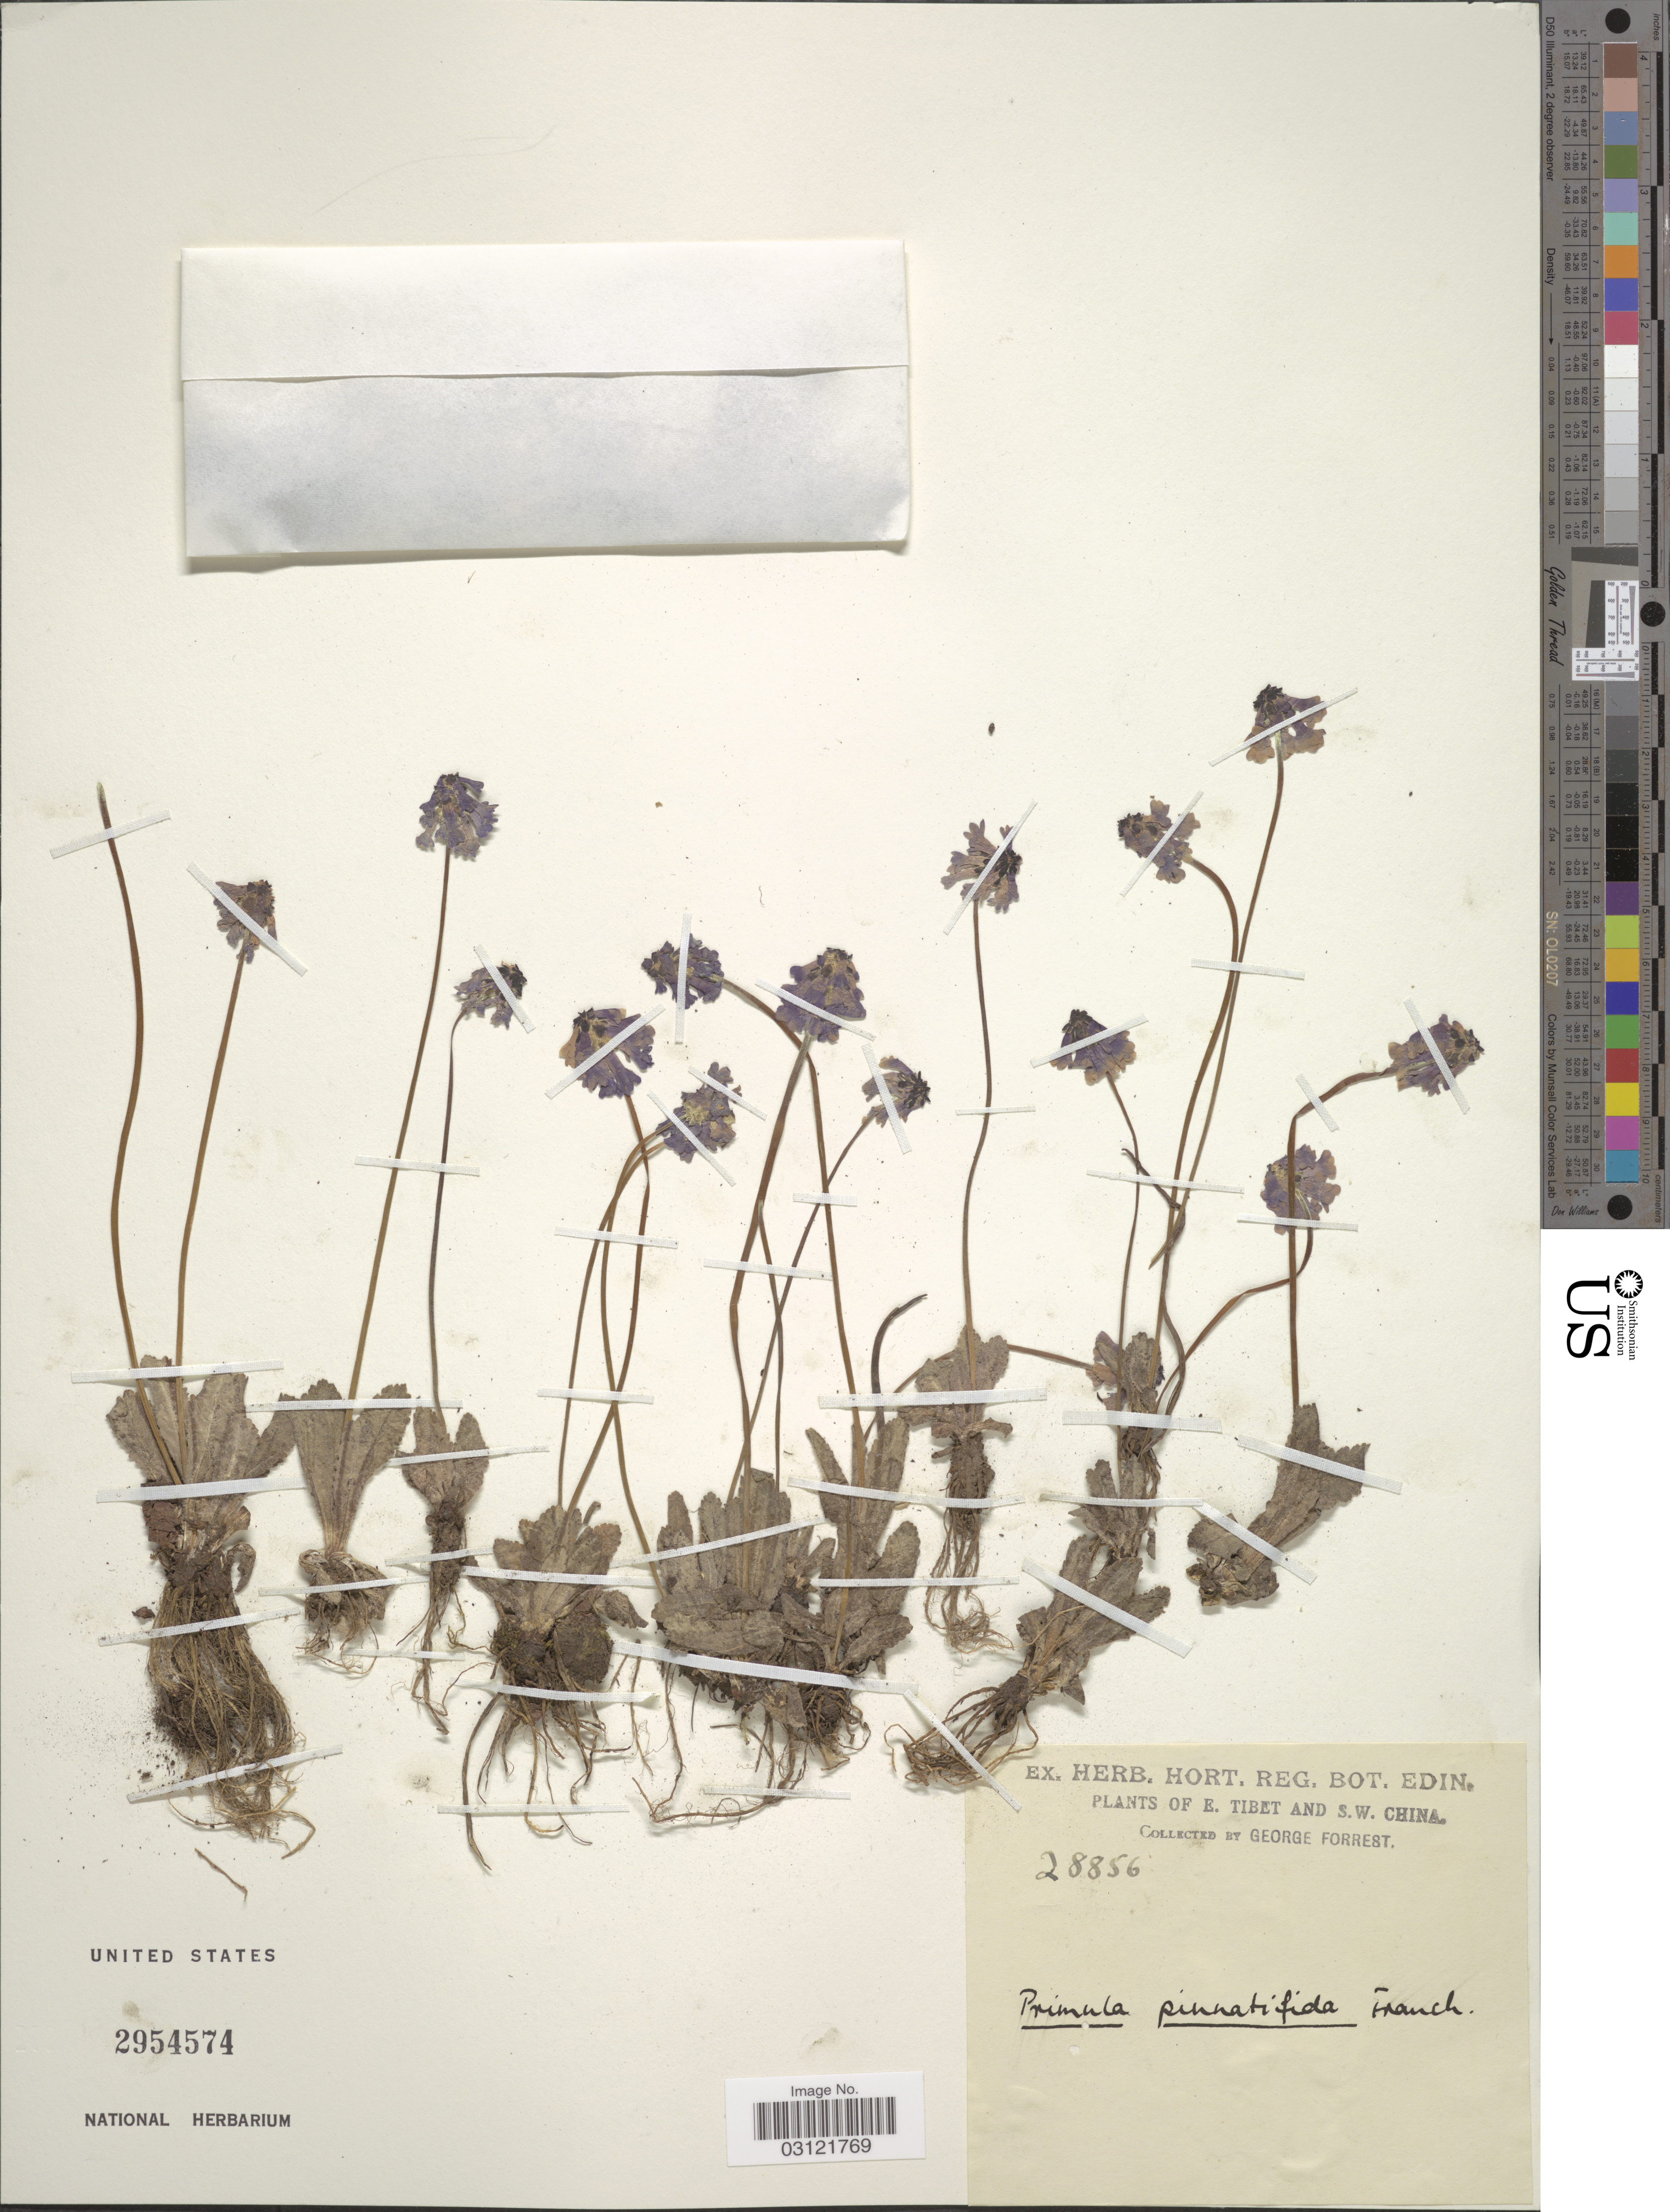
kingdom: Plantae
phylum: Tracheophyta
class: Magnoliopsida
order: Ericales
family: Primulaceae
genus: Primula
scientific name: Primula pinnatifida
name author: Franch.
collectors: G. Forrest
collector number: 28856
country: China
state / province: Xizang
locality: E. Tibet and S.W. China.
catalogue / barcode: US 2954574